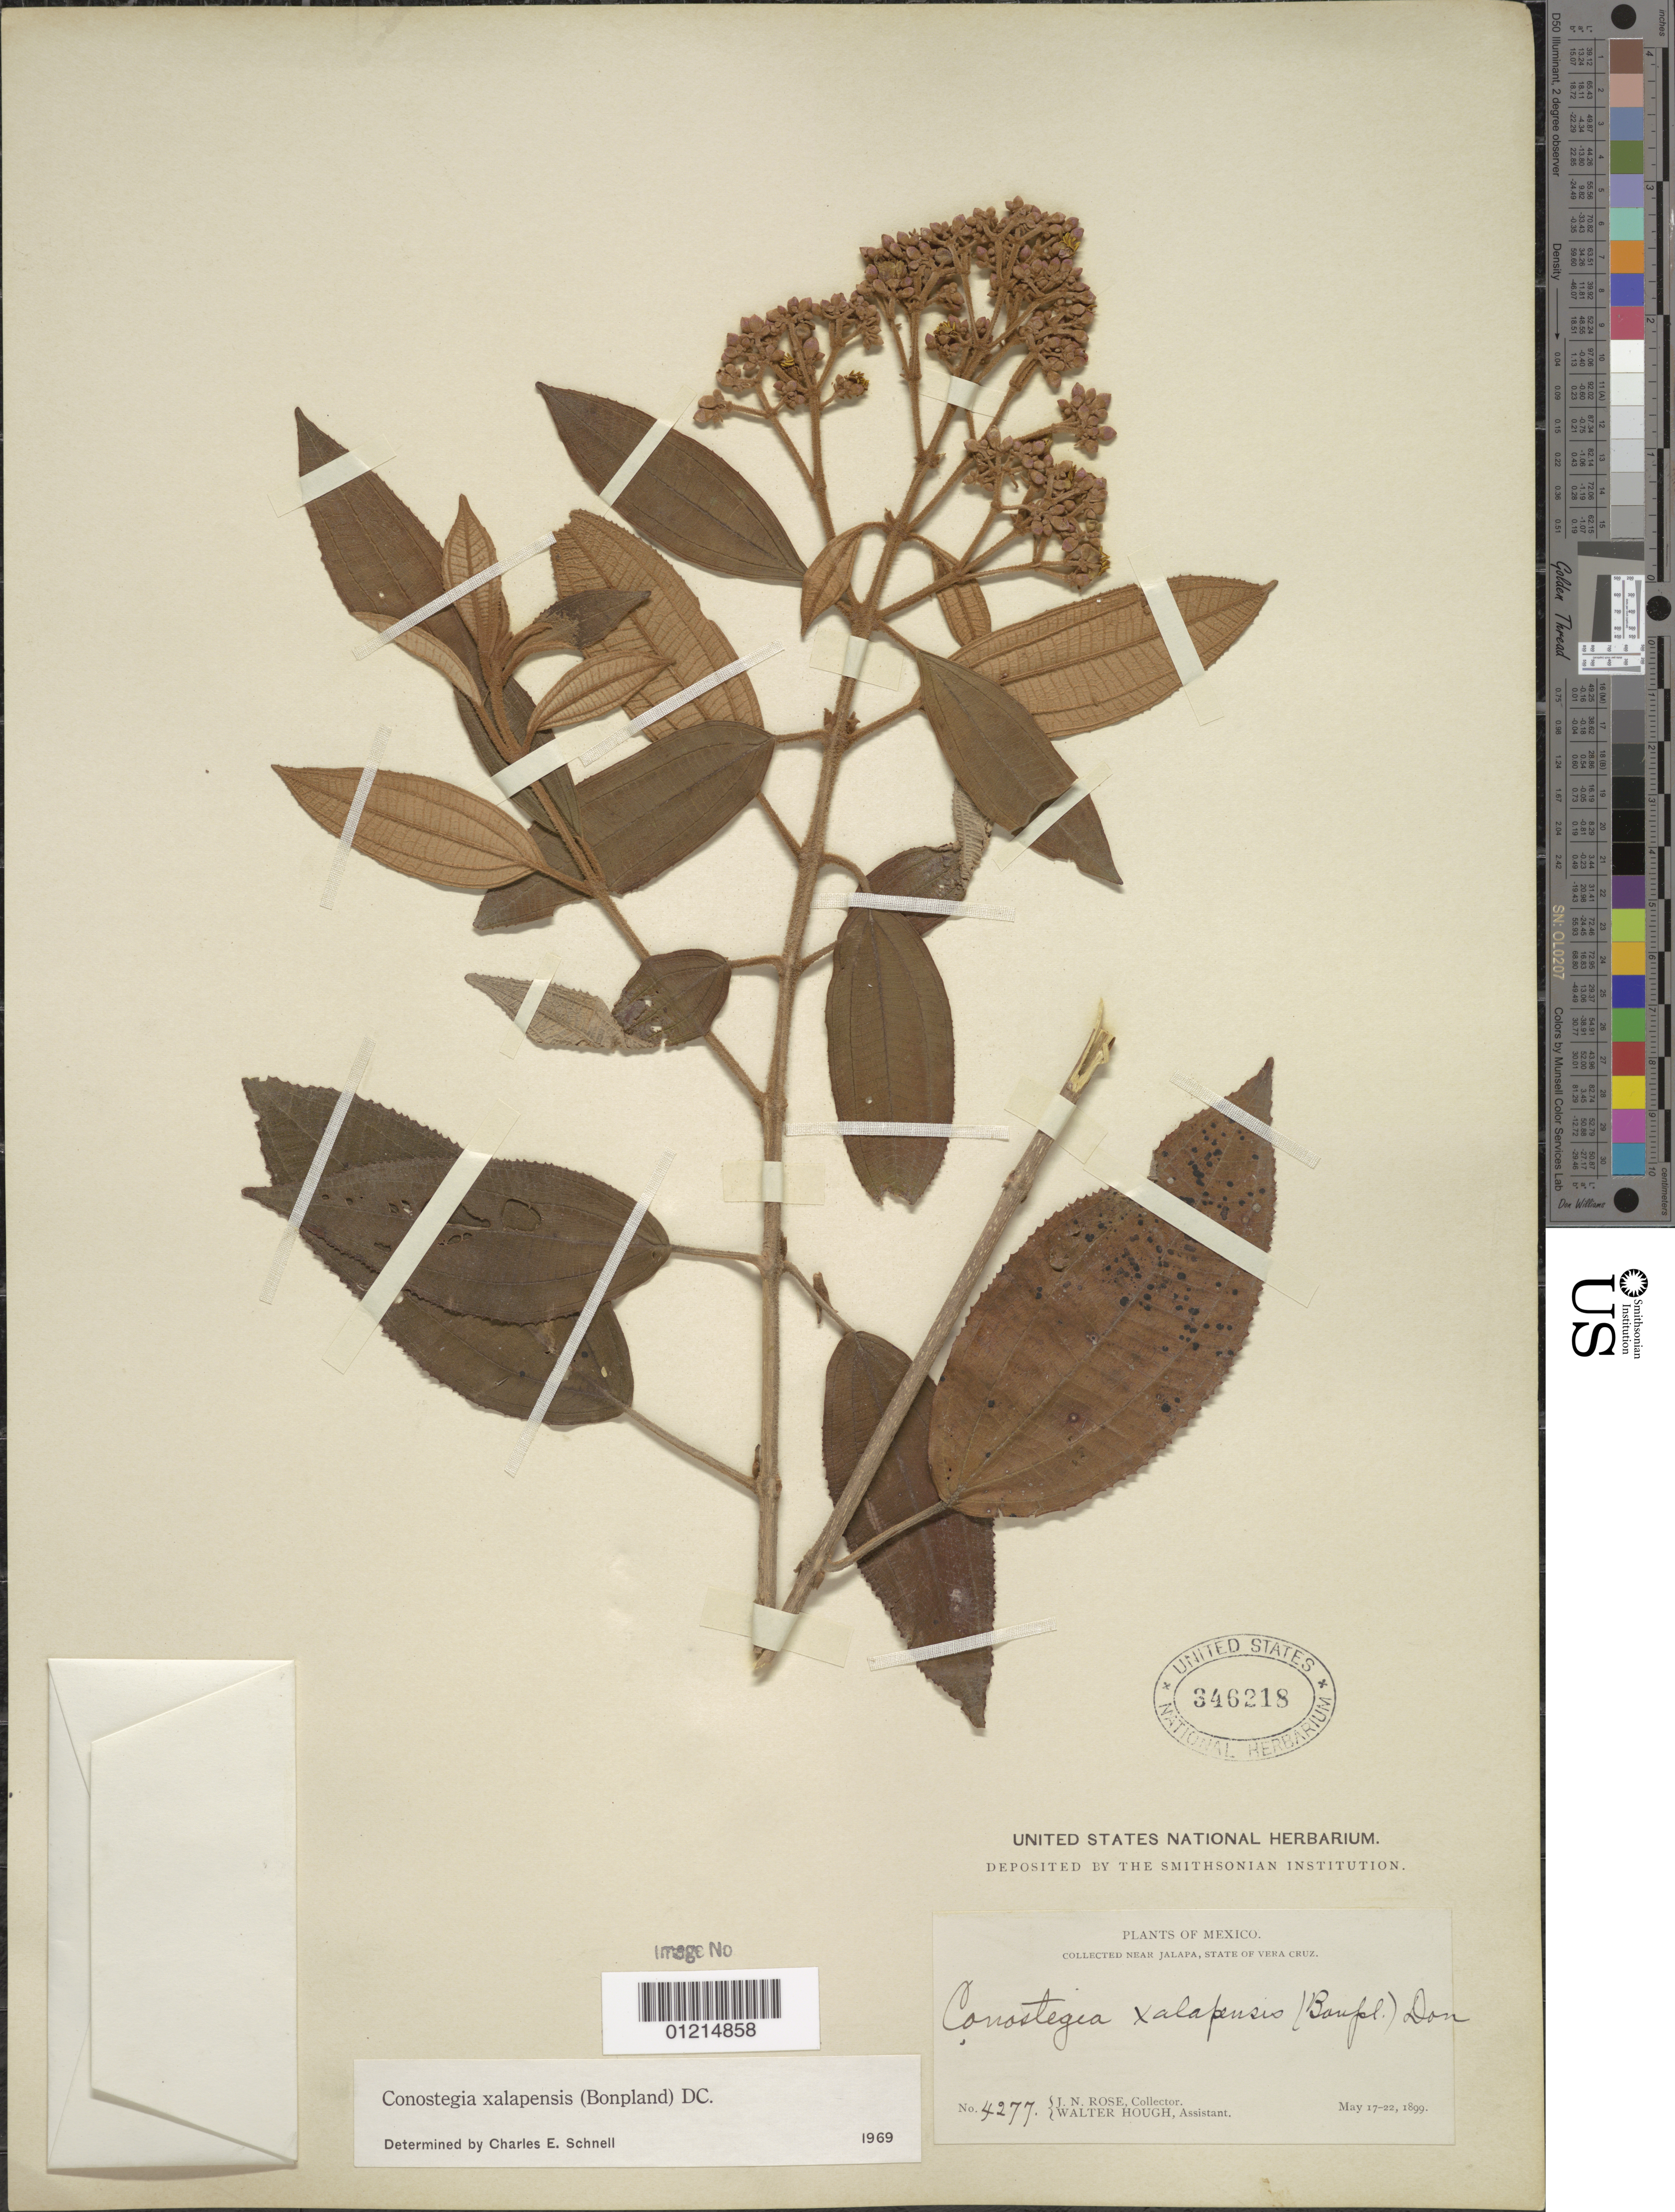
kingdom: Plantae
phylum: Tracheophyta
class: Magnoliopsida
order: Myrtales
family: Melastomataceae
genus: Conostegia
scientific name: Conostegia quadrangularis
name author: Schltdl. ex Steud.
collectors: J. N. Rose & W. Hough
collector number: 4277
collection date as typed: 17 May 1899 to 22 May 1899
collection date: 1899-05-17/1899-05-22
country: Mexico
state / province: Veracruz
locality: Near Jalapa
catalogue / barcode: US 346218